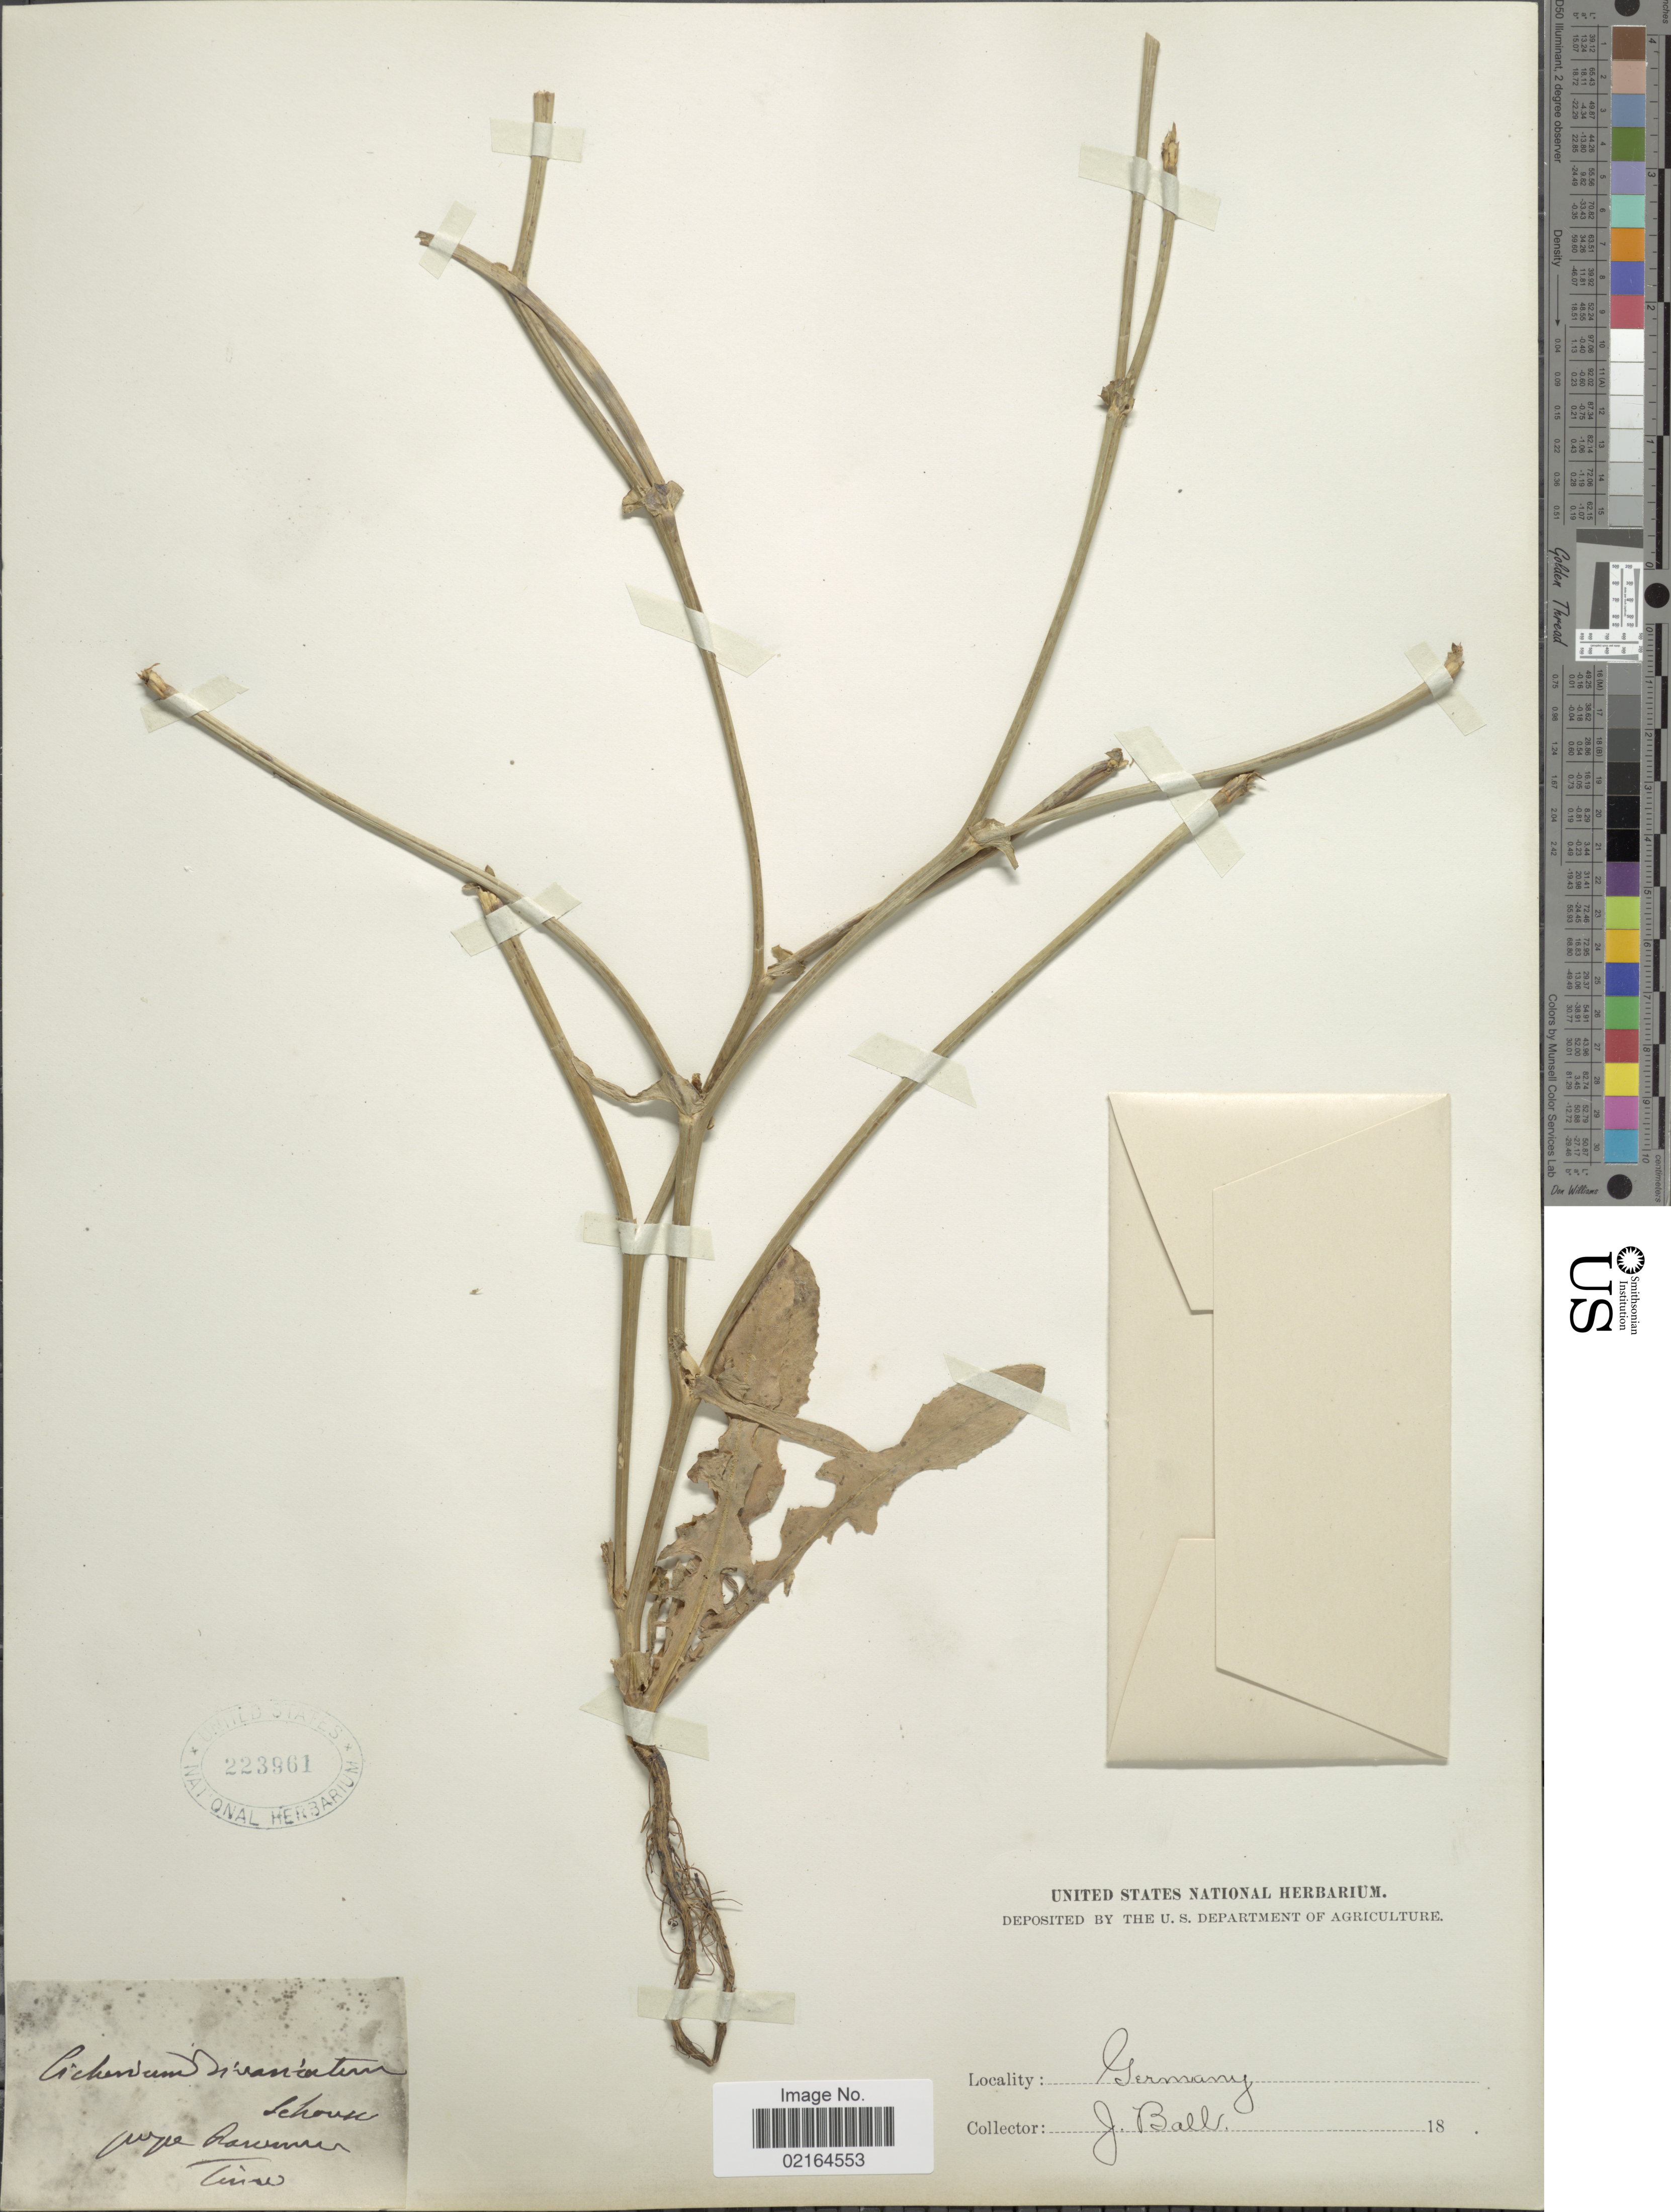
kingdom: Plantae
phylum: Tracheophyta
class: Magnoliopsida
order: Asterales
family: Asteraceae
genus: Cichorium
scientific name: Cichorium intybus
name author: L.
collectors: J. Ball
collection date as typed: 18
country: Germany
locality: Prope Tarwanna [interpreted]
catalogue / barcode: US 223961